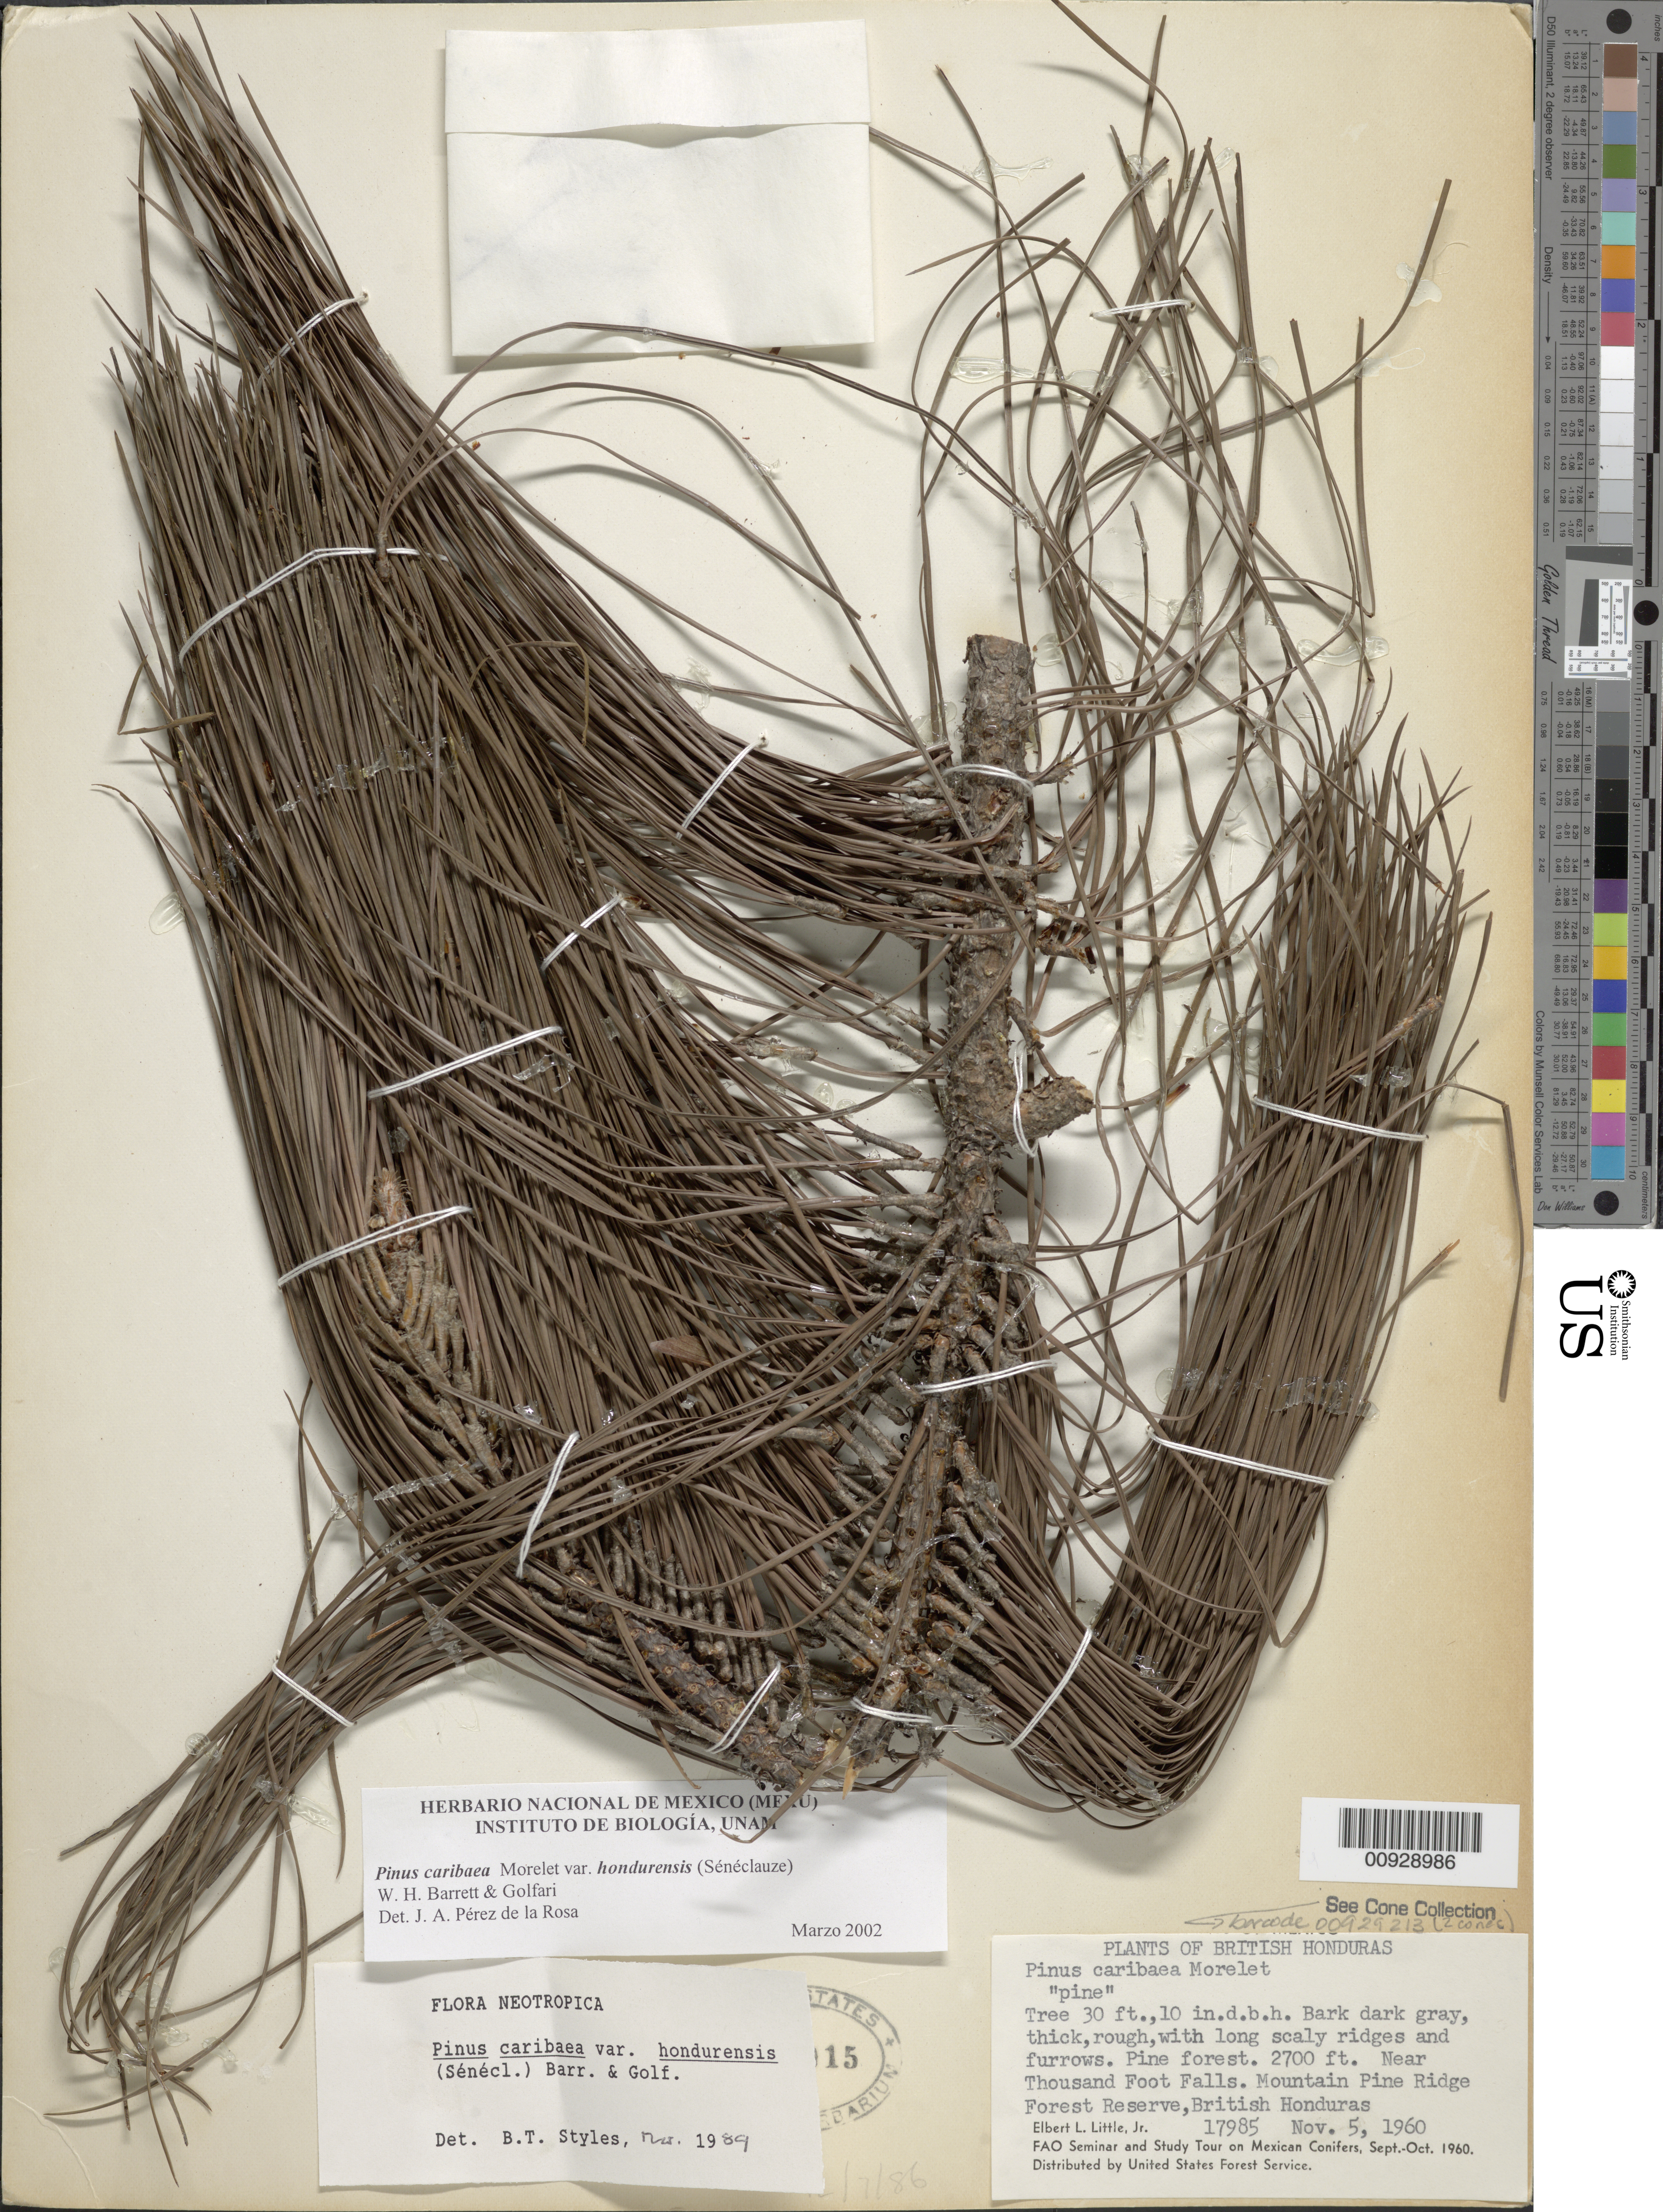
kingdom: Plantae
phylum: Tracheophyta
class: Pinopsida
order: Pinales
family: Pinaceae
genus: Pinus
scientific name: Pinus caribaea var. hondurensis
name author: (Sénécl.) W.H.G. Barrett & Golfari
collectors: E. L. Little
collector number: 17985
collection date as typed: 05 Nov 1960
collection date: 1960-11-05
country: Belize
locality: Near Thousand Foot Falls. Mountain Pine Ridge Forest Reserve, British Honduras.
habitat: Pine forest.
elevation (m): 823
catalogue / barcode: US 2528015